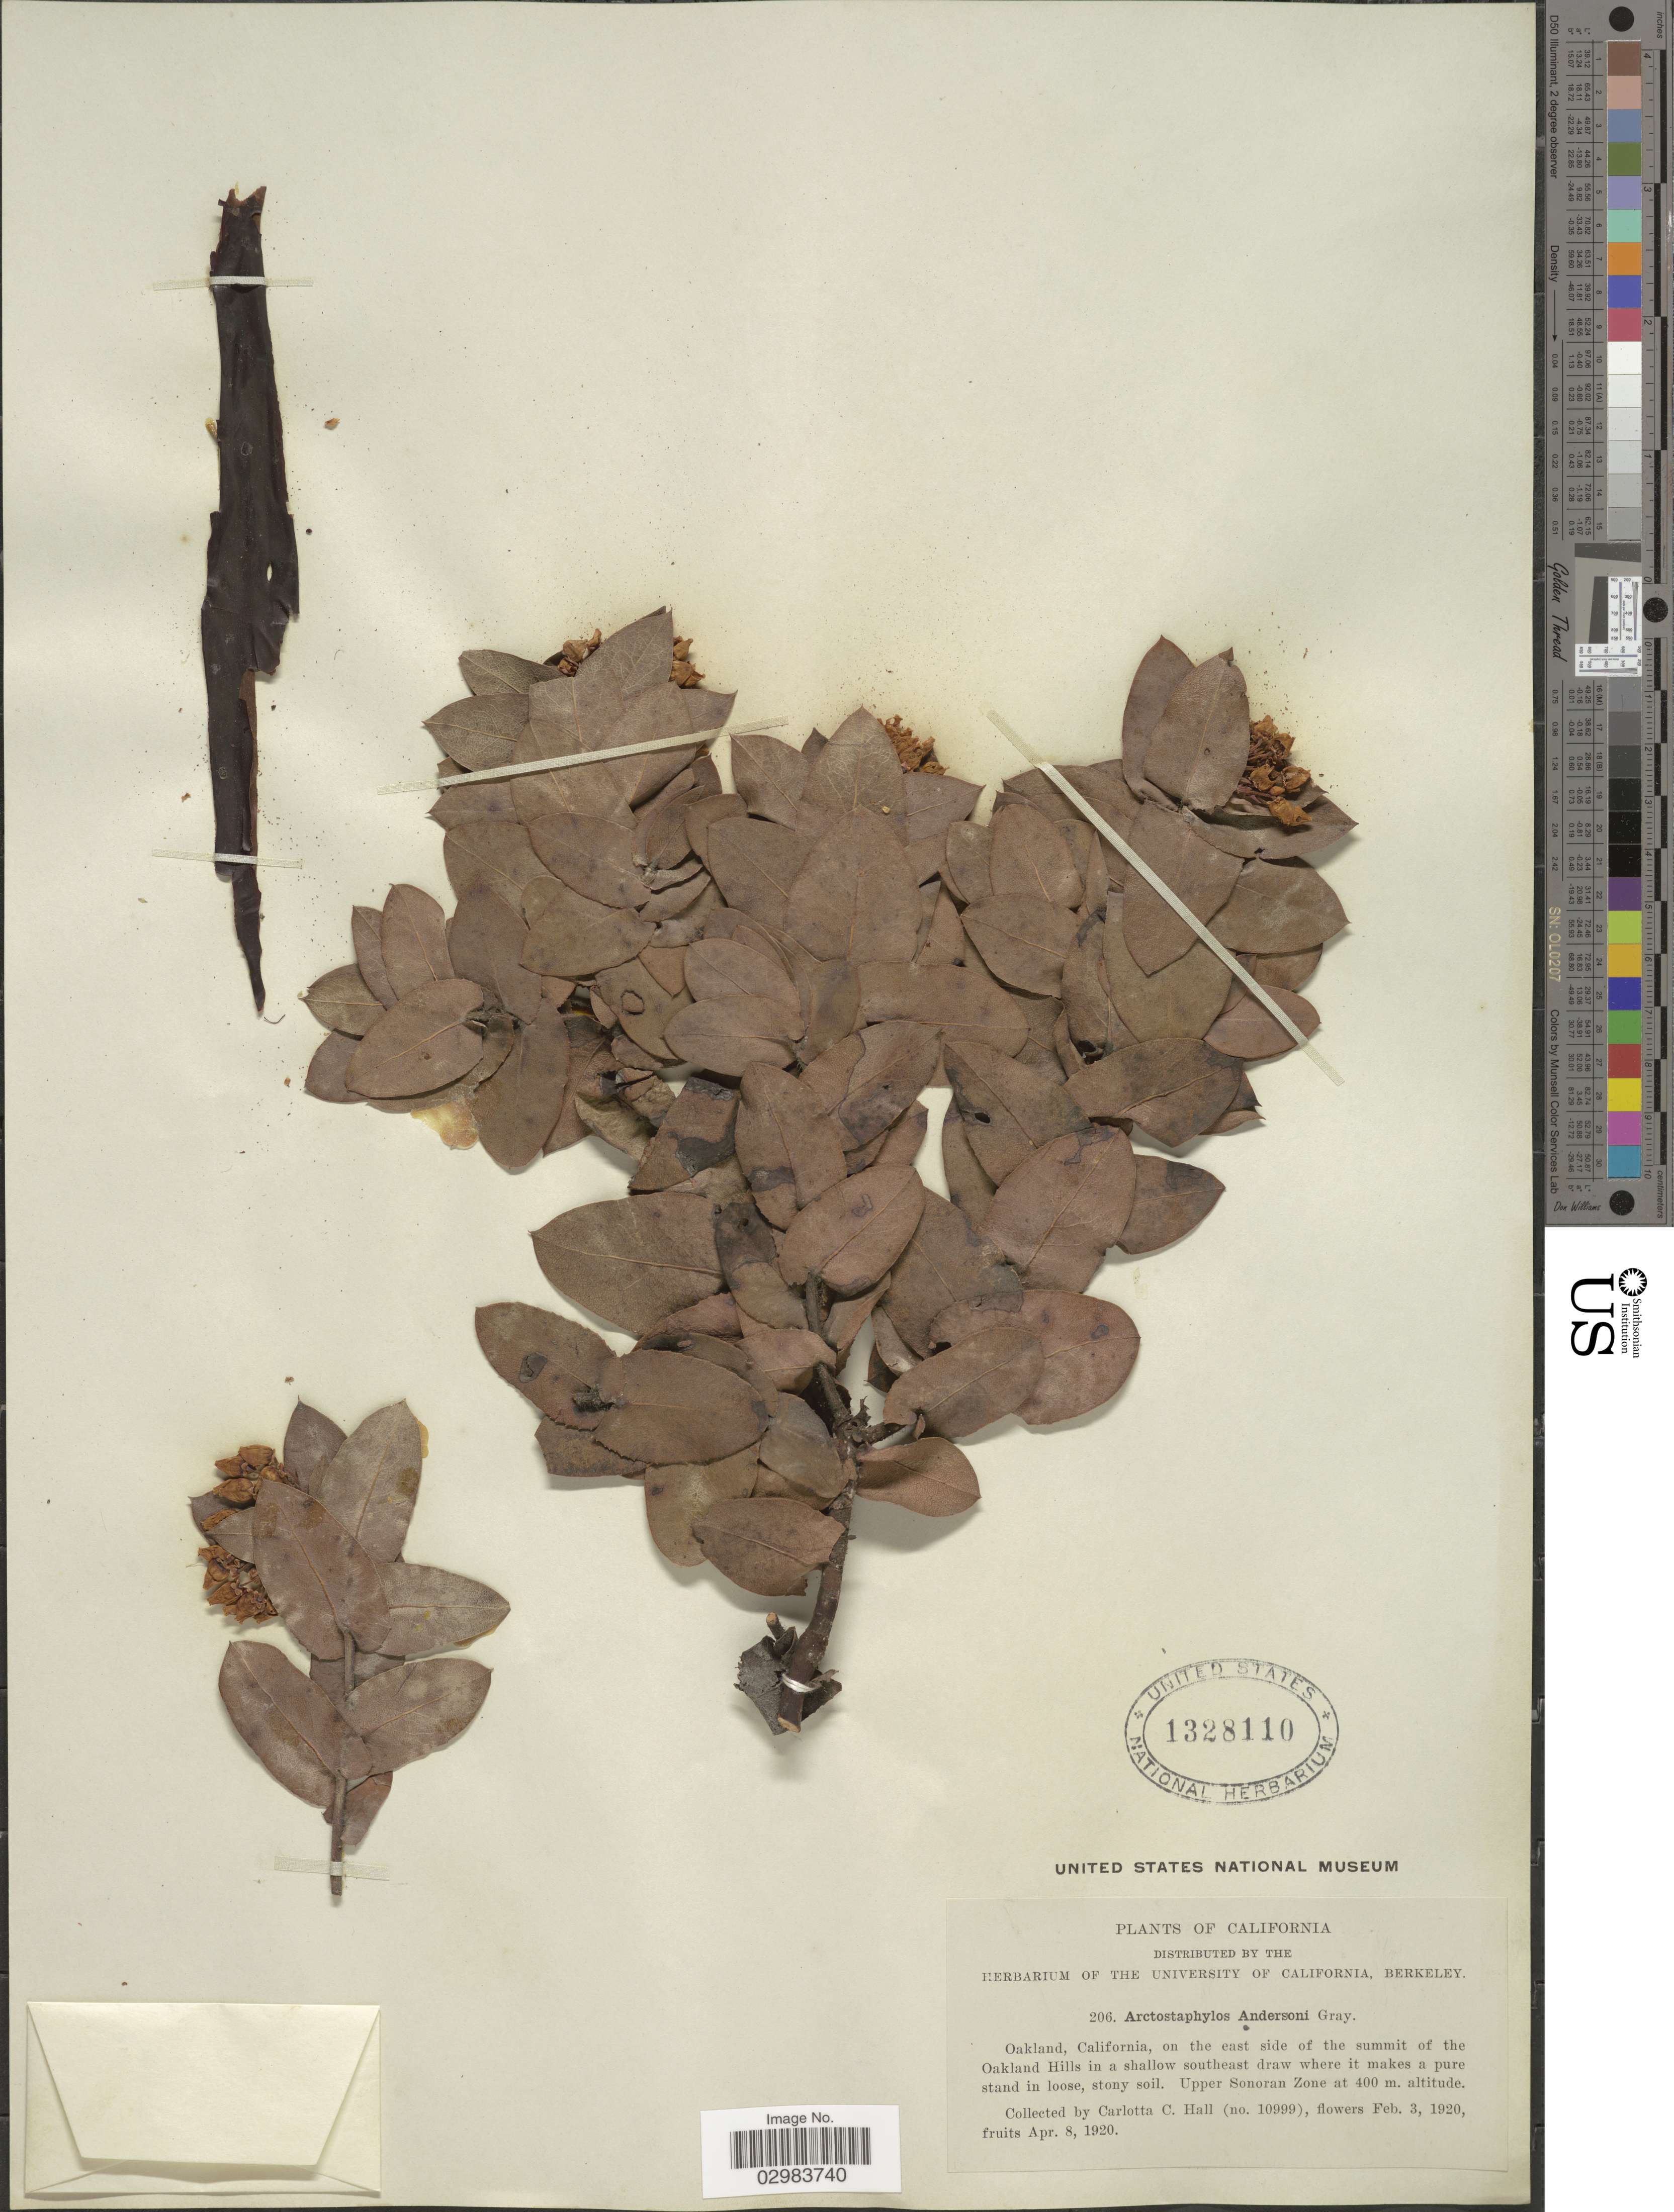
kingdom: Plantae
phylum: Tracheophyta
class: Magnoliopsida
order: Ericales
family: Ericaceae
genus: Arctostaphylos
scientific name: Arctostaphylos andersonii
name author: A. Gray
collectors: C. C. Hall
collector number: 10999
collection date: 1920-02-03/1920-04-08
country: United States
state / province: California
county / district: Alameda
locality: Oakland, on the east side of the summit of the Oakland Hills in a shallow southeast draw. Upper Sonoran Zone.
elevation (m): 400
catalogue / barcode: US 1328110